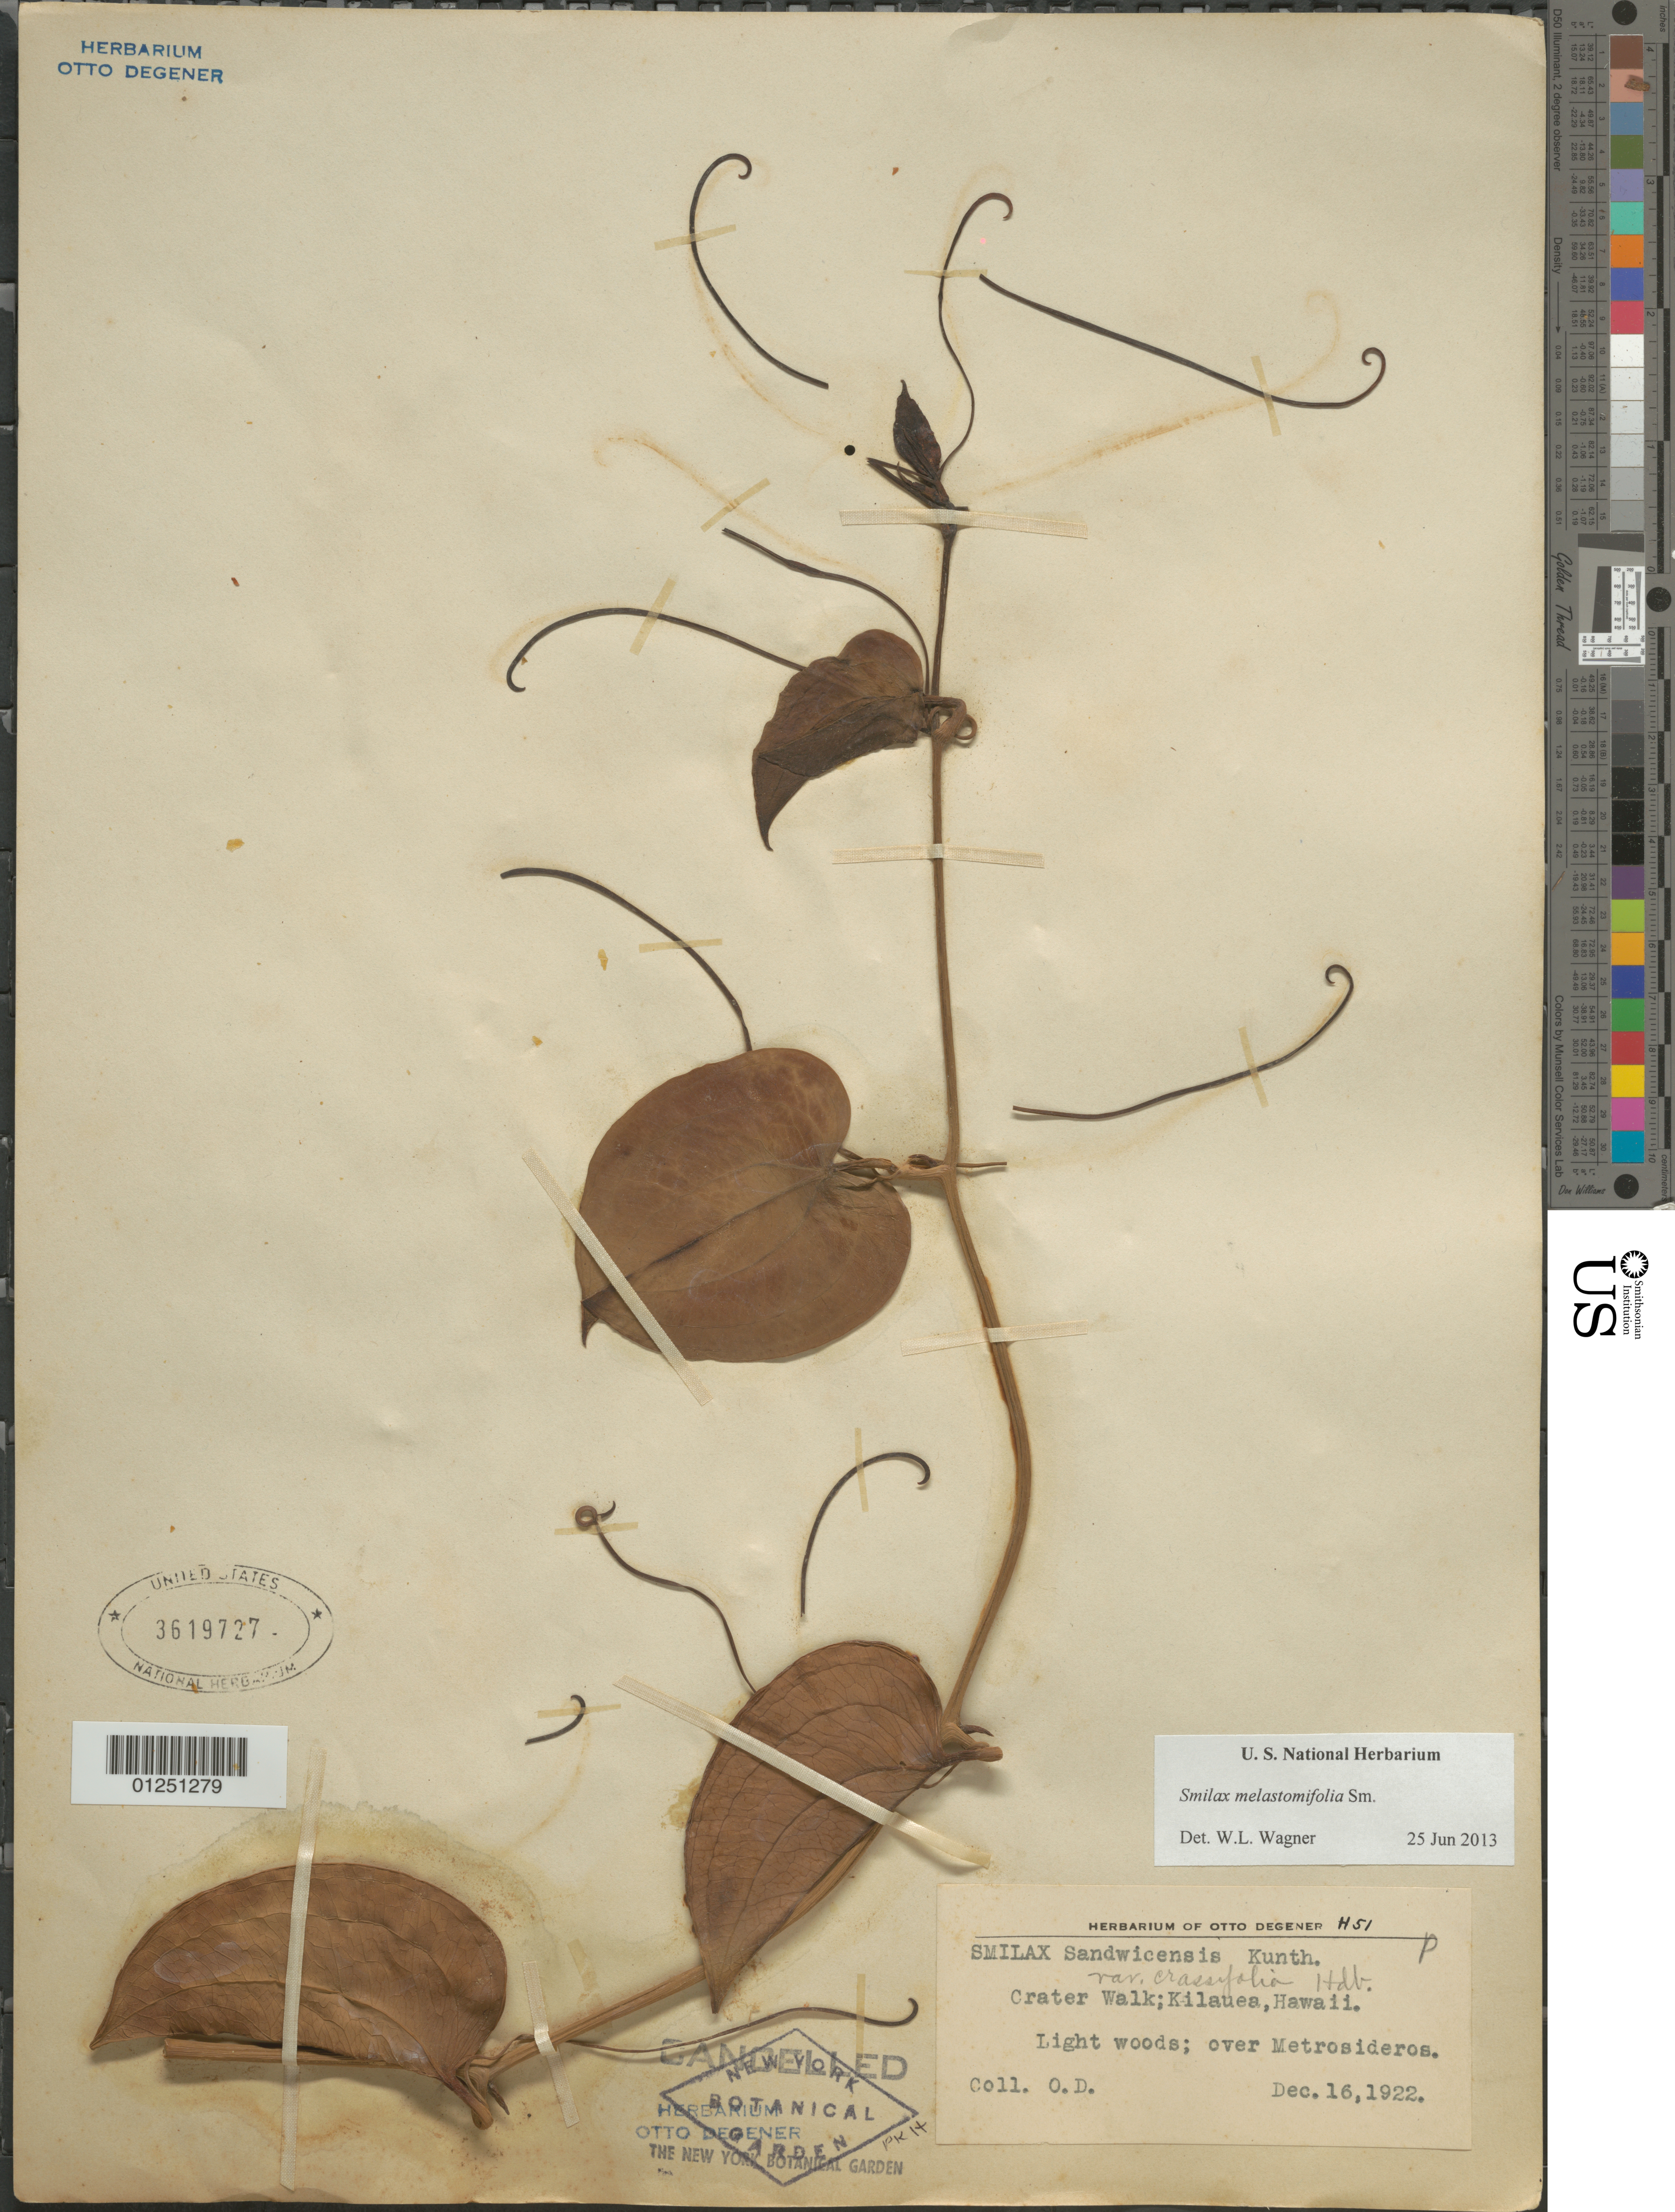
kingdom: Plantae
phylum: Tracheophyta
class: Liliopsida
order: Liliales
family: Smilacaceae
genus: Smilax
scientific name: Smilax melastomifolia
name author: Sm.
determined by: Wagner, W. L., (BOT), Smithsonian Institution - National Museum of Natural History (UNITED STATES)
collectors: O. Degener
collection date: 1922-12-16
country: United States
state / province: Hawaii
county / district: Hawaii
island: Hawaii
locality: Drater Walk, Kilauea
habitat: Light woods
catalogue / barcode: US 3619727